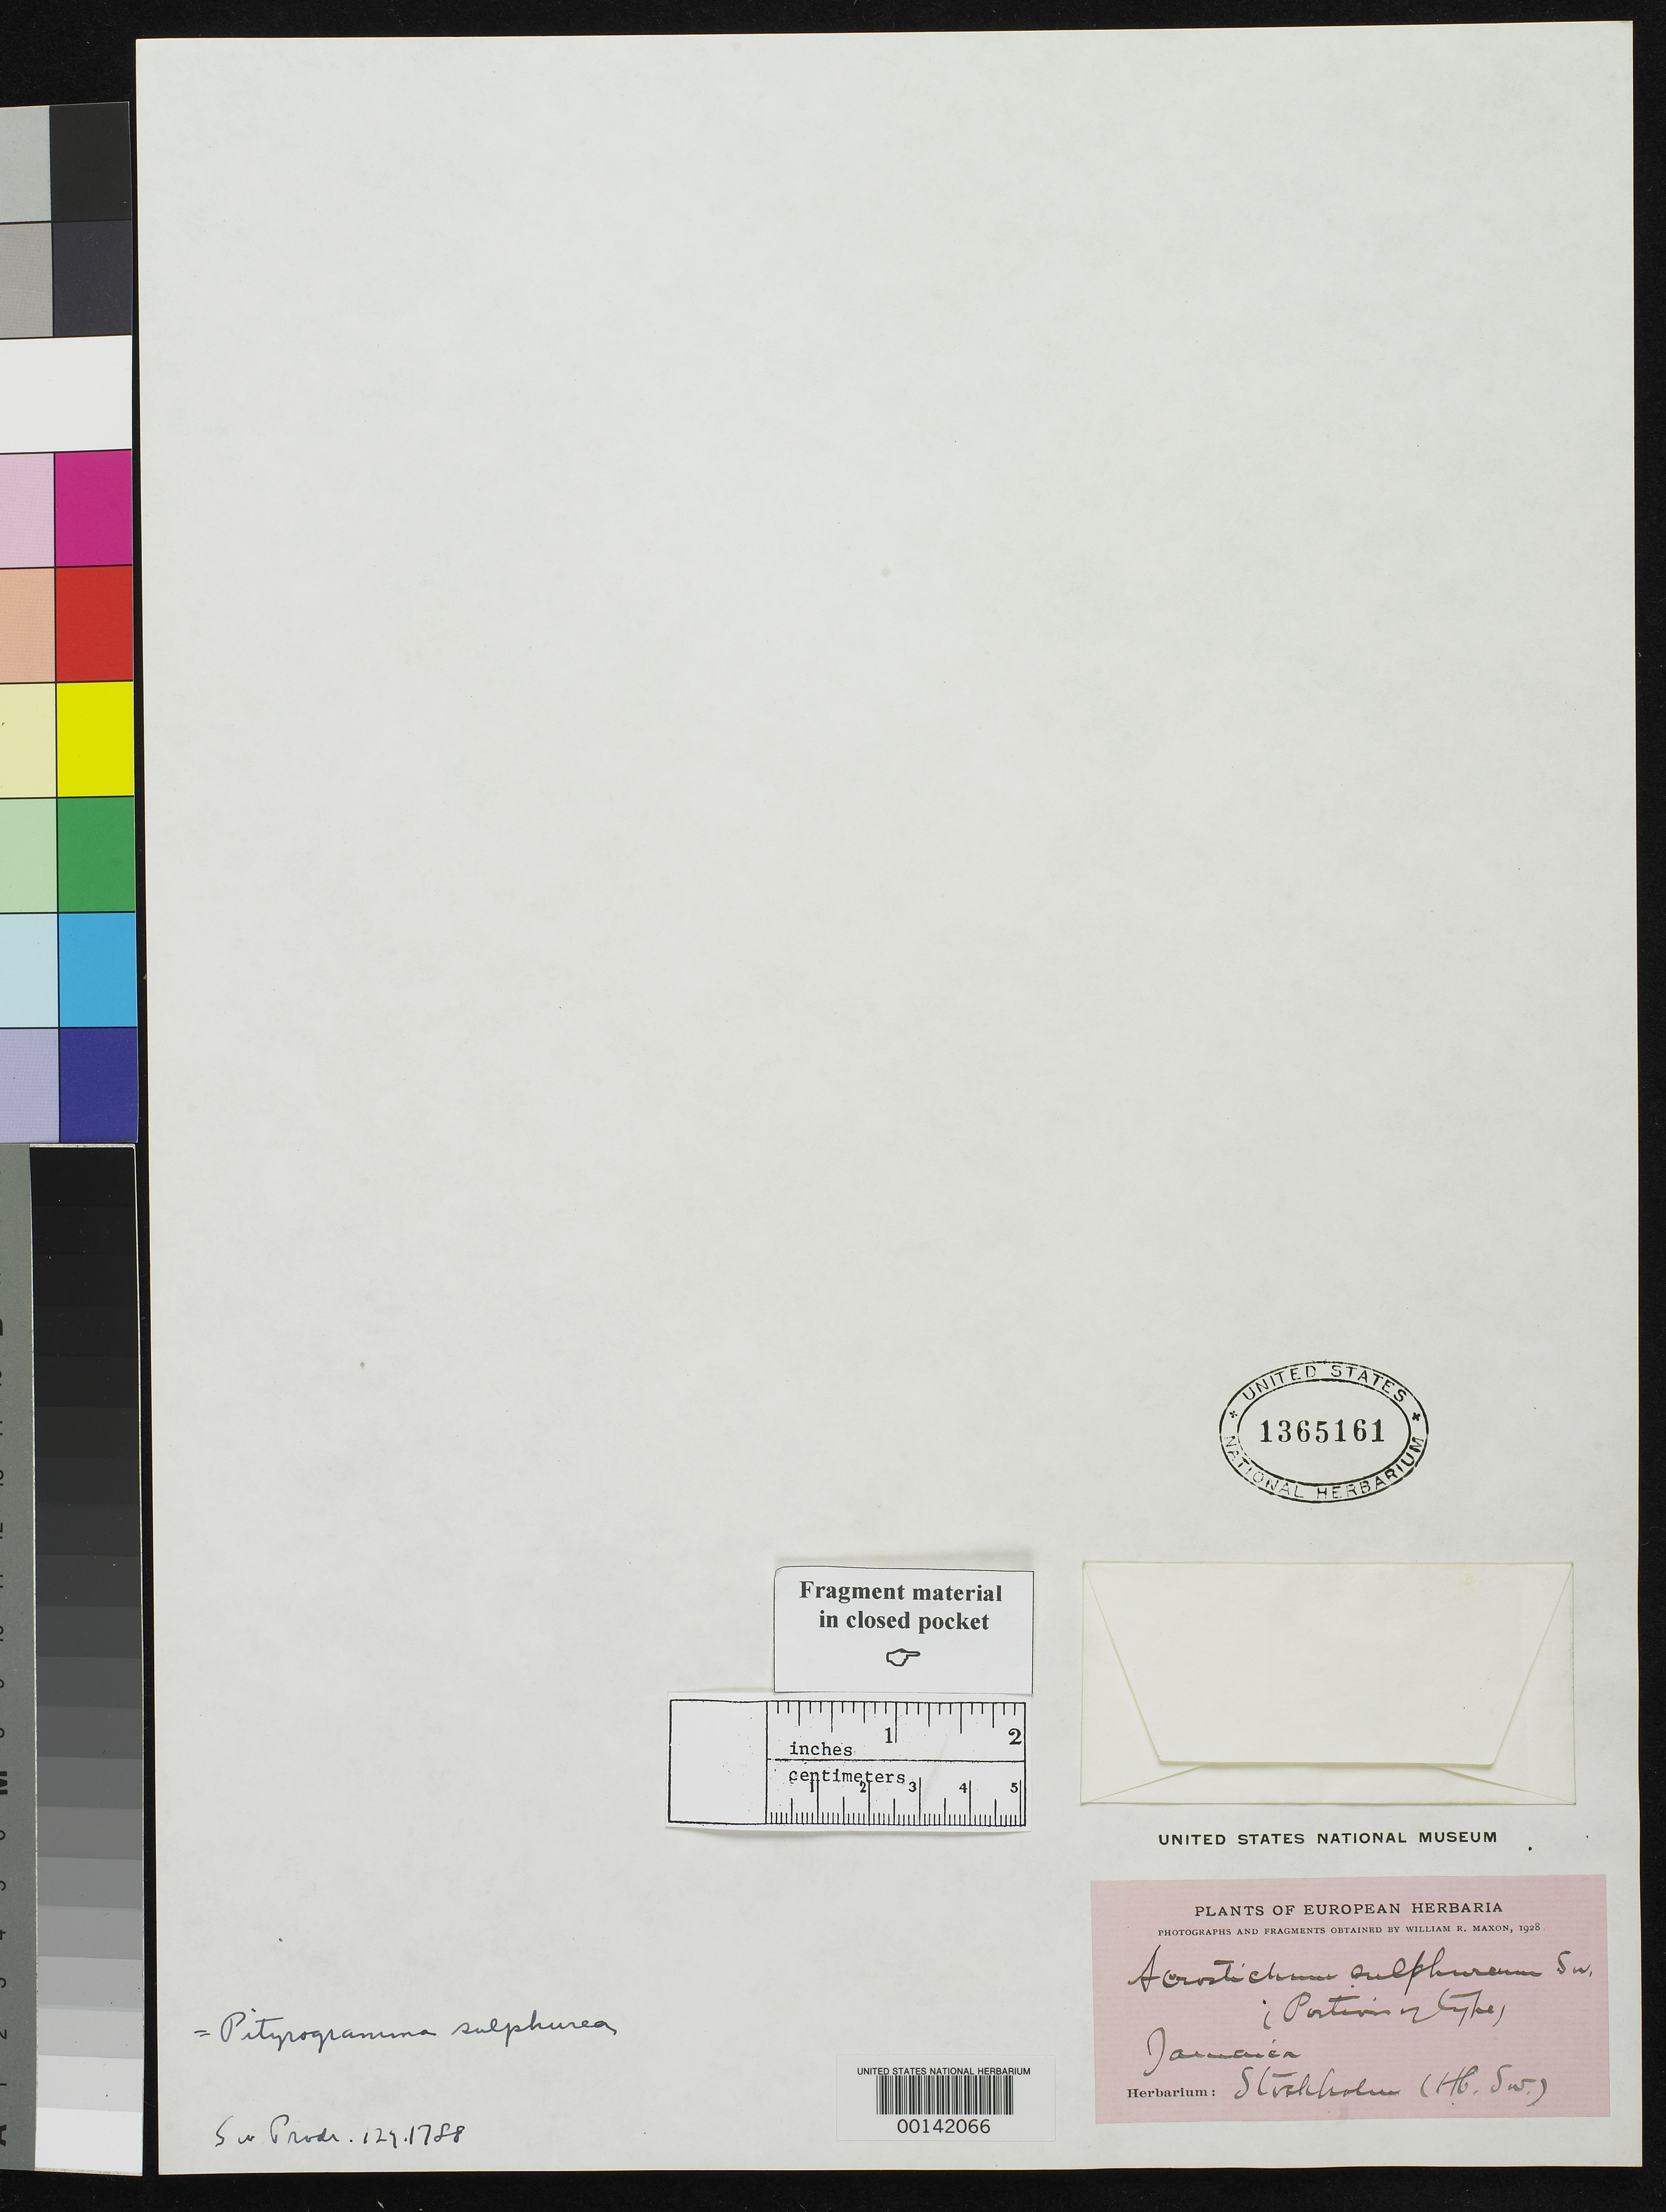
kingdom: Plantae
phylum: Tracheophyta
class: Polypodiopsida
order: Polypodiales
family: Pteridaceae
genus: Acrostichum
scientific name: Acrostichum sulphureum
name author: Sw.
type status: Type Fragment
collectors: O. P. Swartz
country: Jamaica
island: Greater Antilles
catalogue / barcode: US 1365161